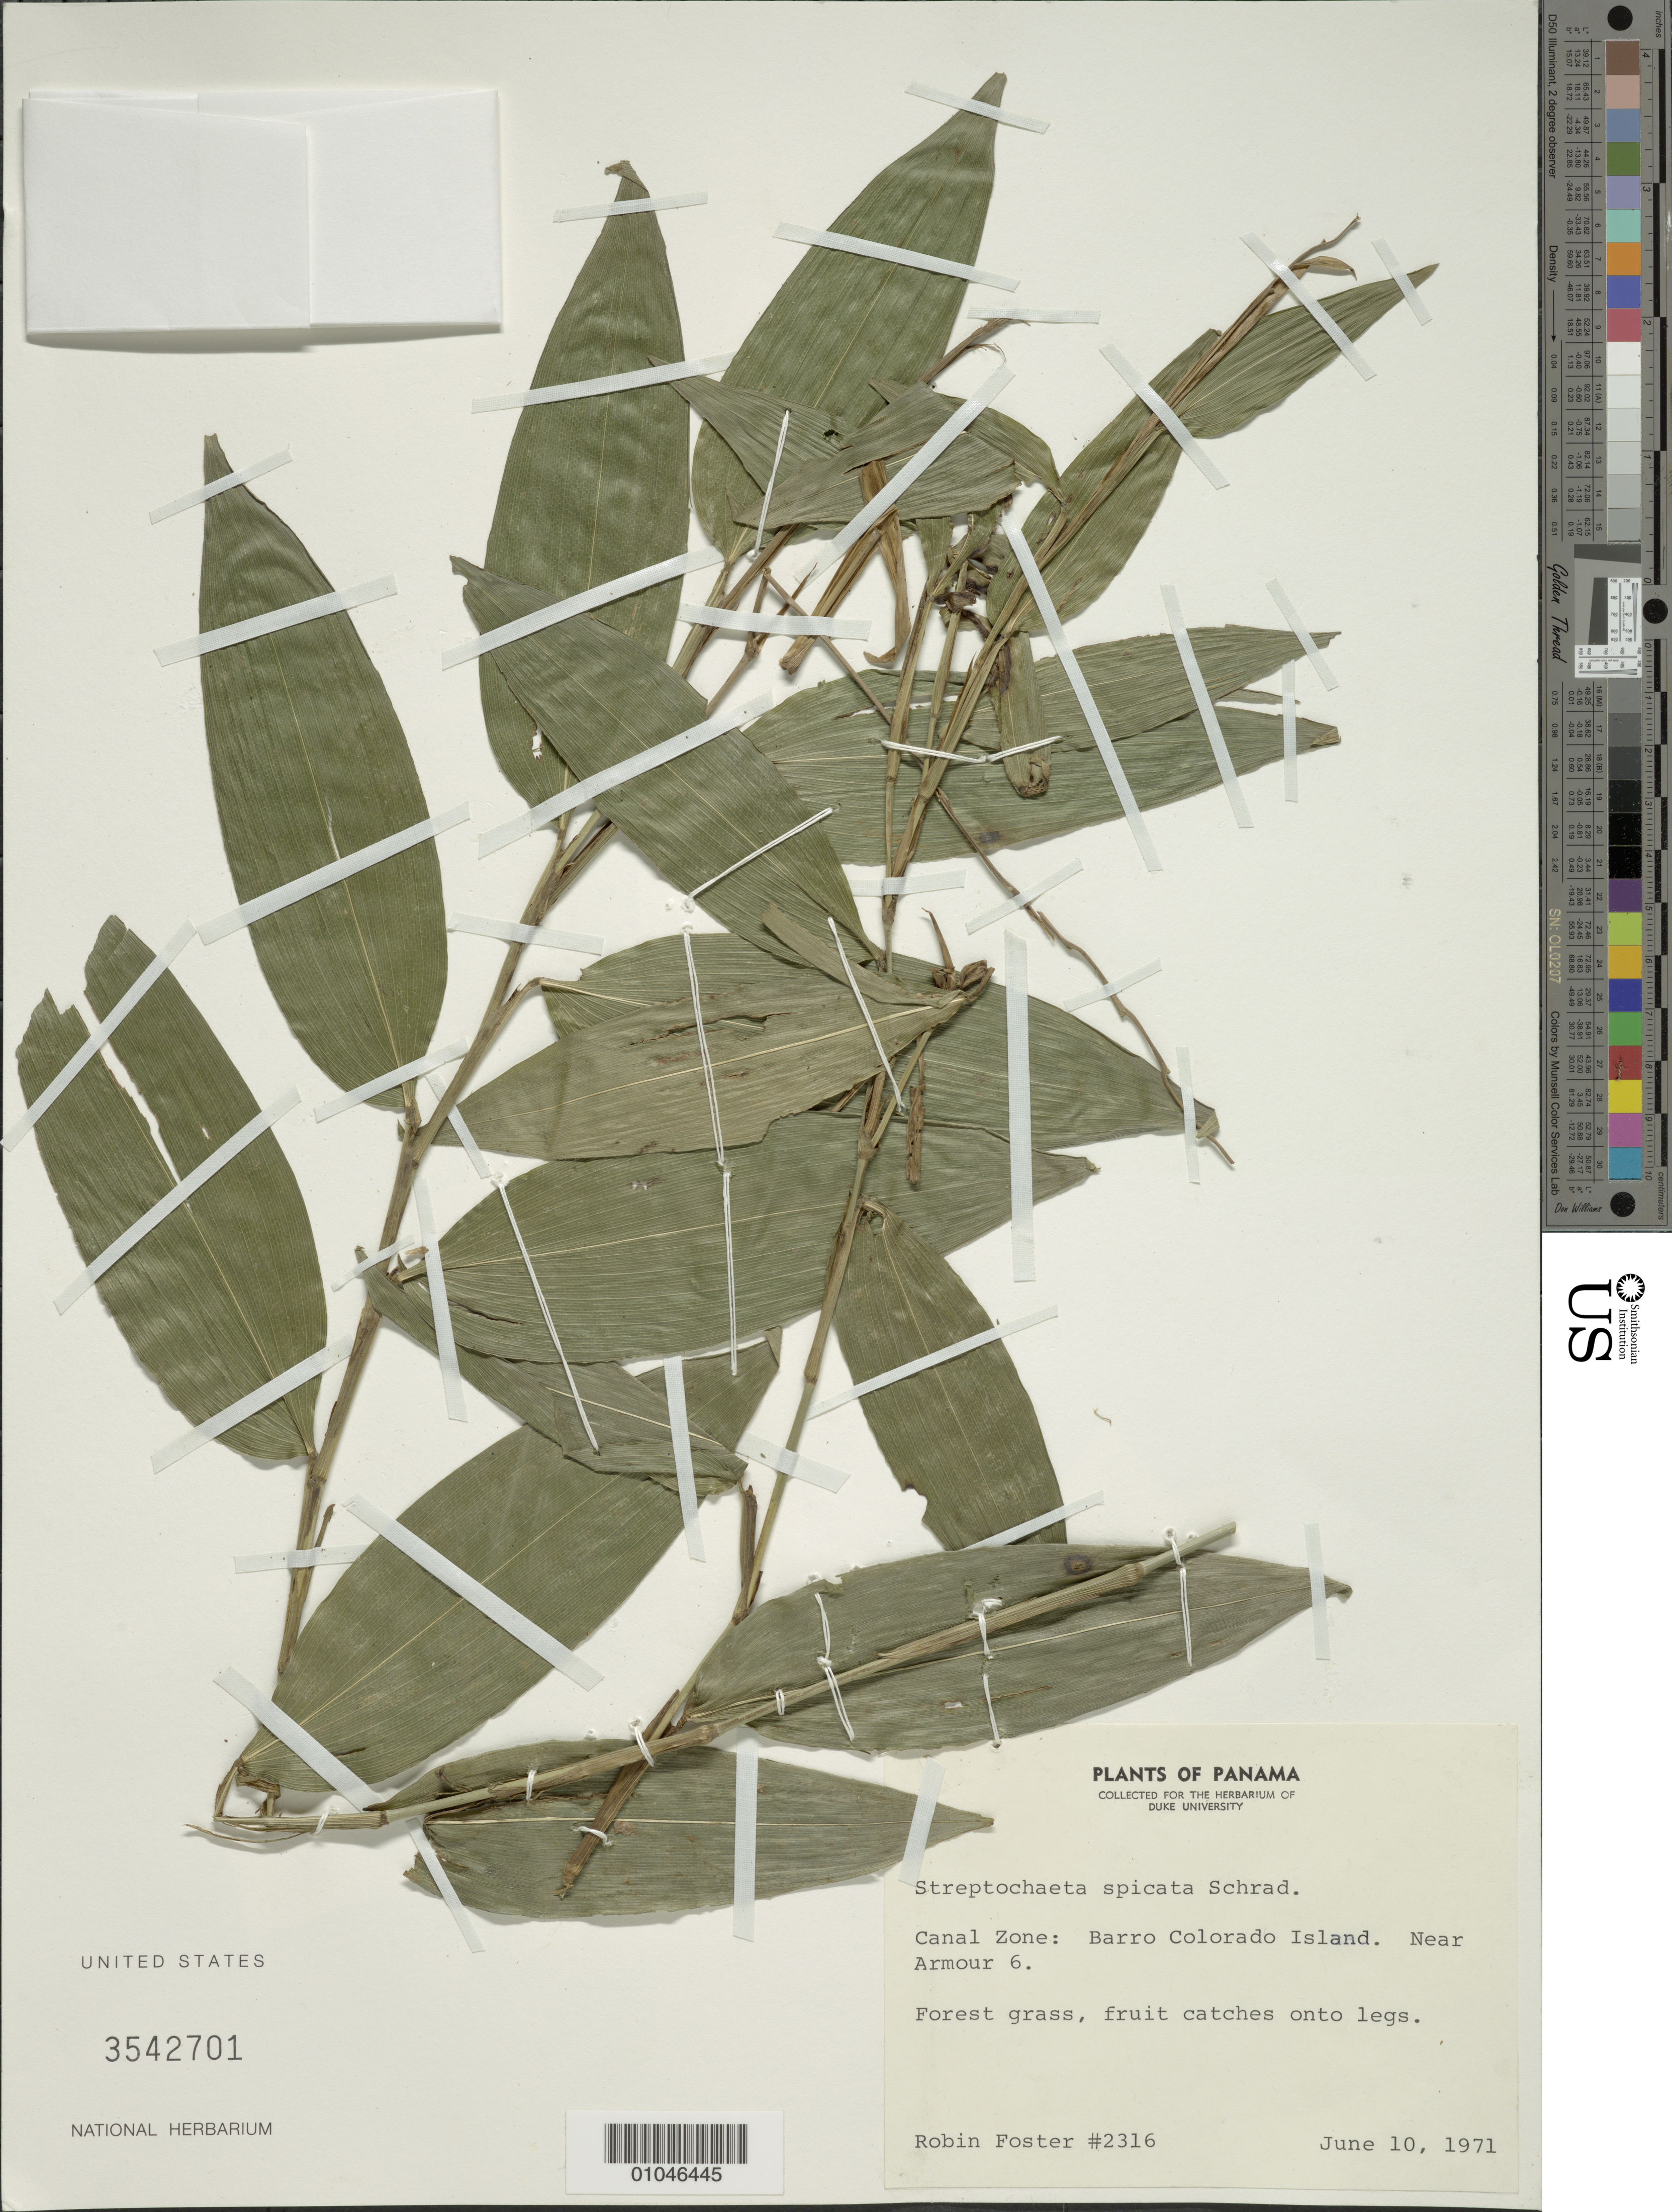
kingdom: Plantae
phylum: Tracheophyta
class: Liliopsida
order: Poales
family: Poaceae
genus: Streptochaeta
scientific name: Streptochaeta spicata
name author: Schrad. ex Nees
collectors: R. B. Foster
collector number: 2316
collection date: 1971-06-10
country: Panama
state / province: Panamá Oeste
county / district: Canal Zone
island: Barro Colorado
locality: Barro Colorado Island near Armour 6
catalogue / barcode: US 3542701